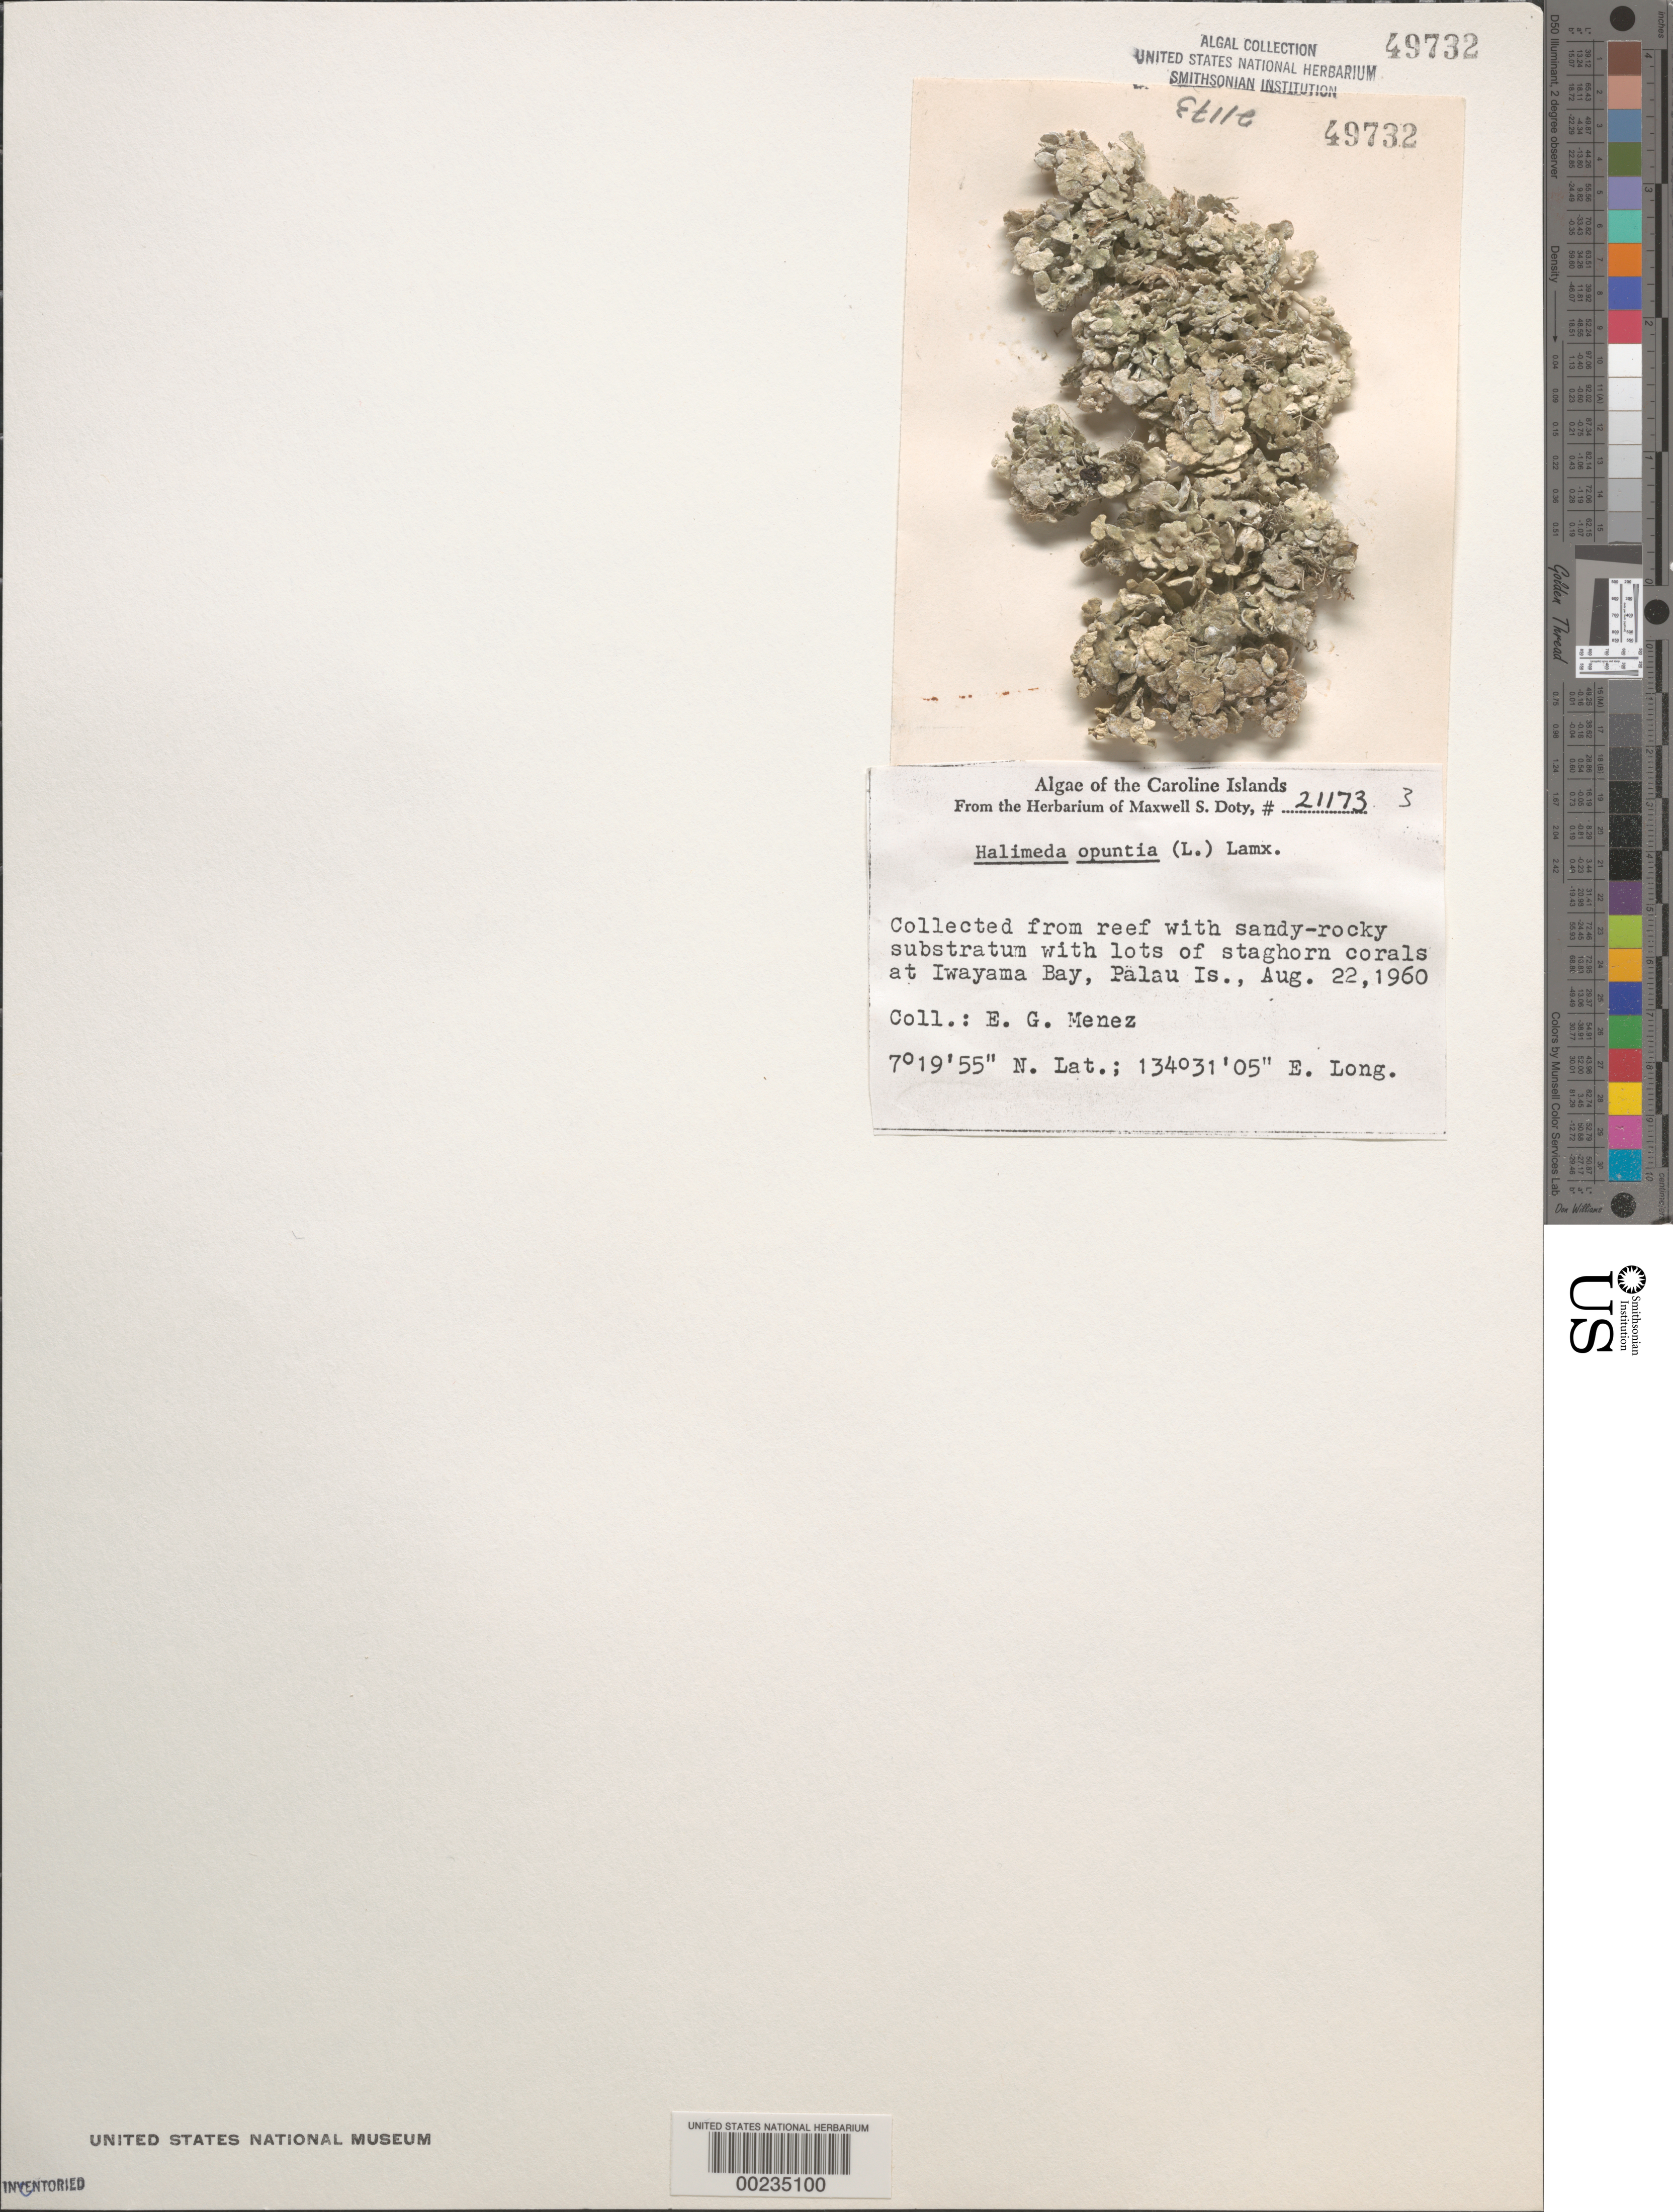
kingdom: Plantae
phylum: Chlorophyta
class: Ulvophyceae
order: Bryopsidales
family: Halimedaceae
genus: Halimeda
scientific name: Halimeda opuntia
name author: (L.) J.V.Lamouroux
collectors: Meñez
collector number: MSD 21173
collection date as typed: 22 Aug 1960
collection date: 1960-08-22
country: Palau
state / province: Koror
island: Oreor (Koror)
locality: Iwayama Bay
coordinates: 7 19' 55" N, 134 31' 05" E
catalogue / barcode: US 49732